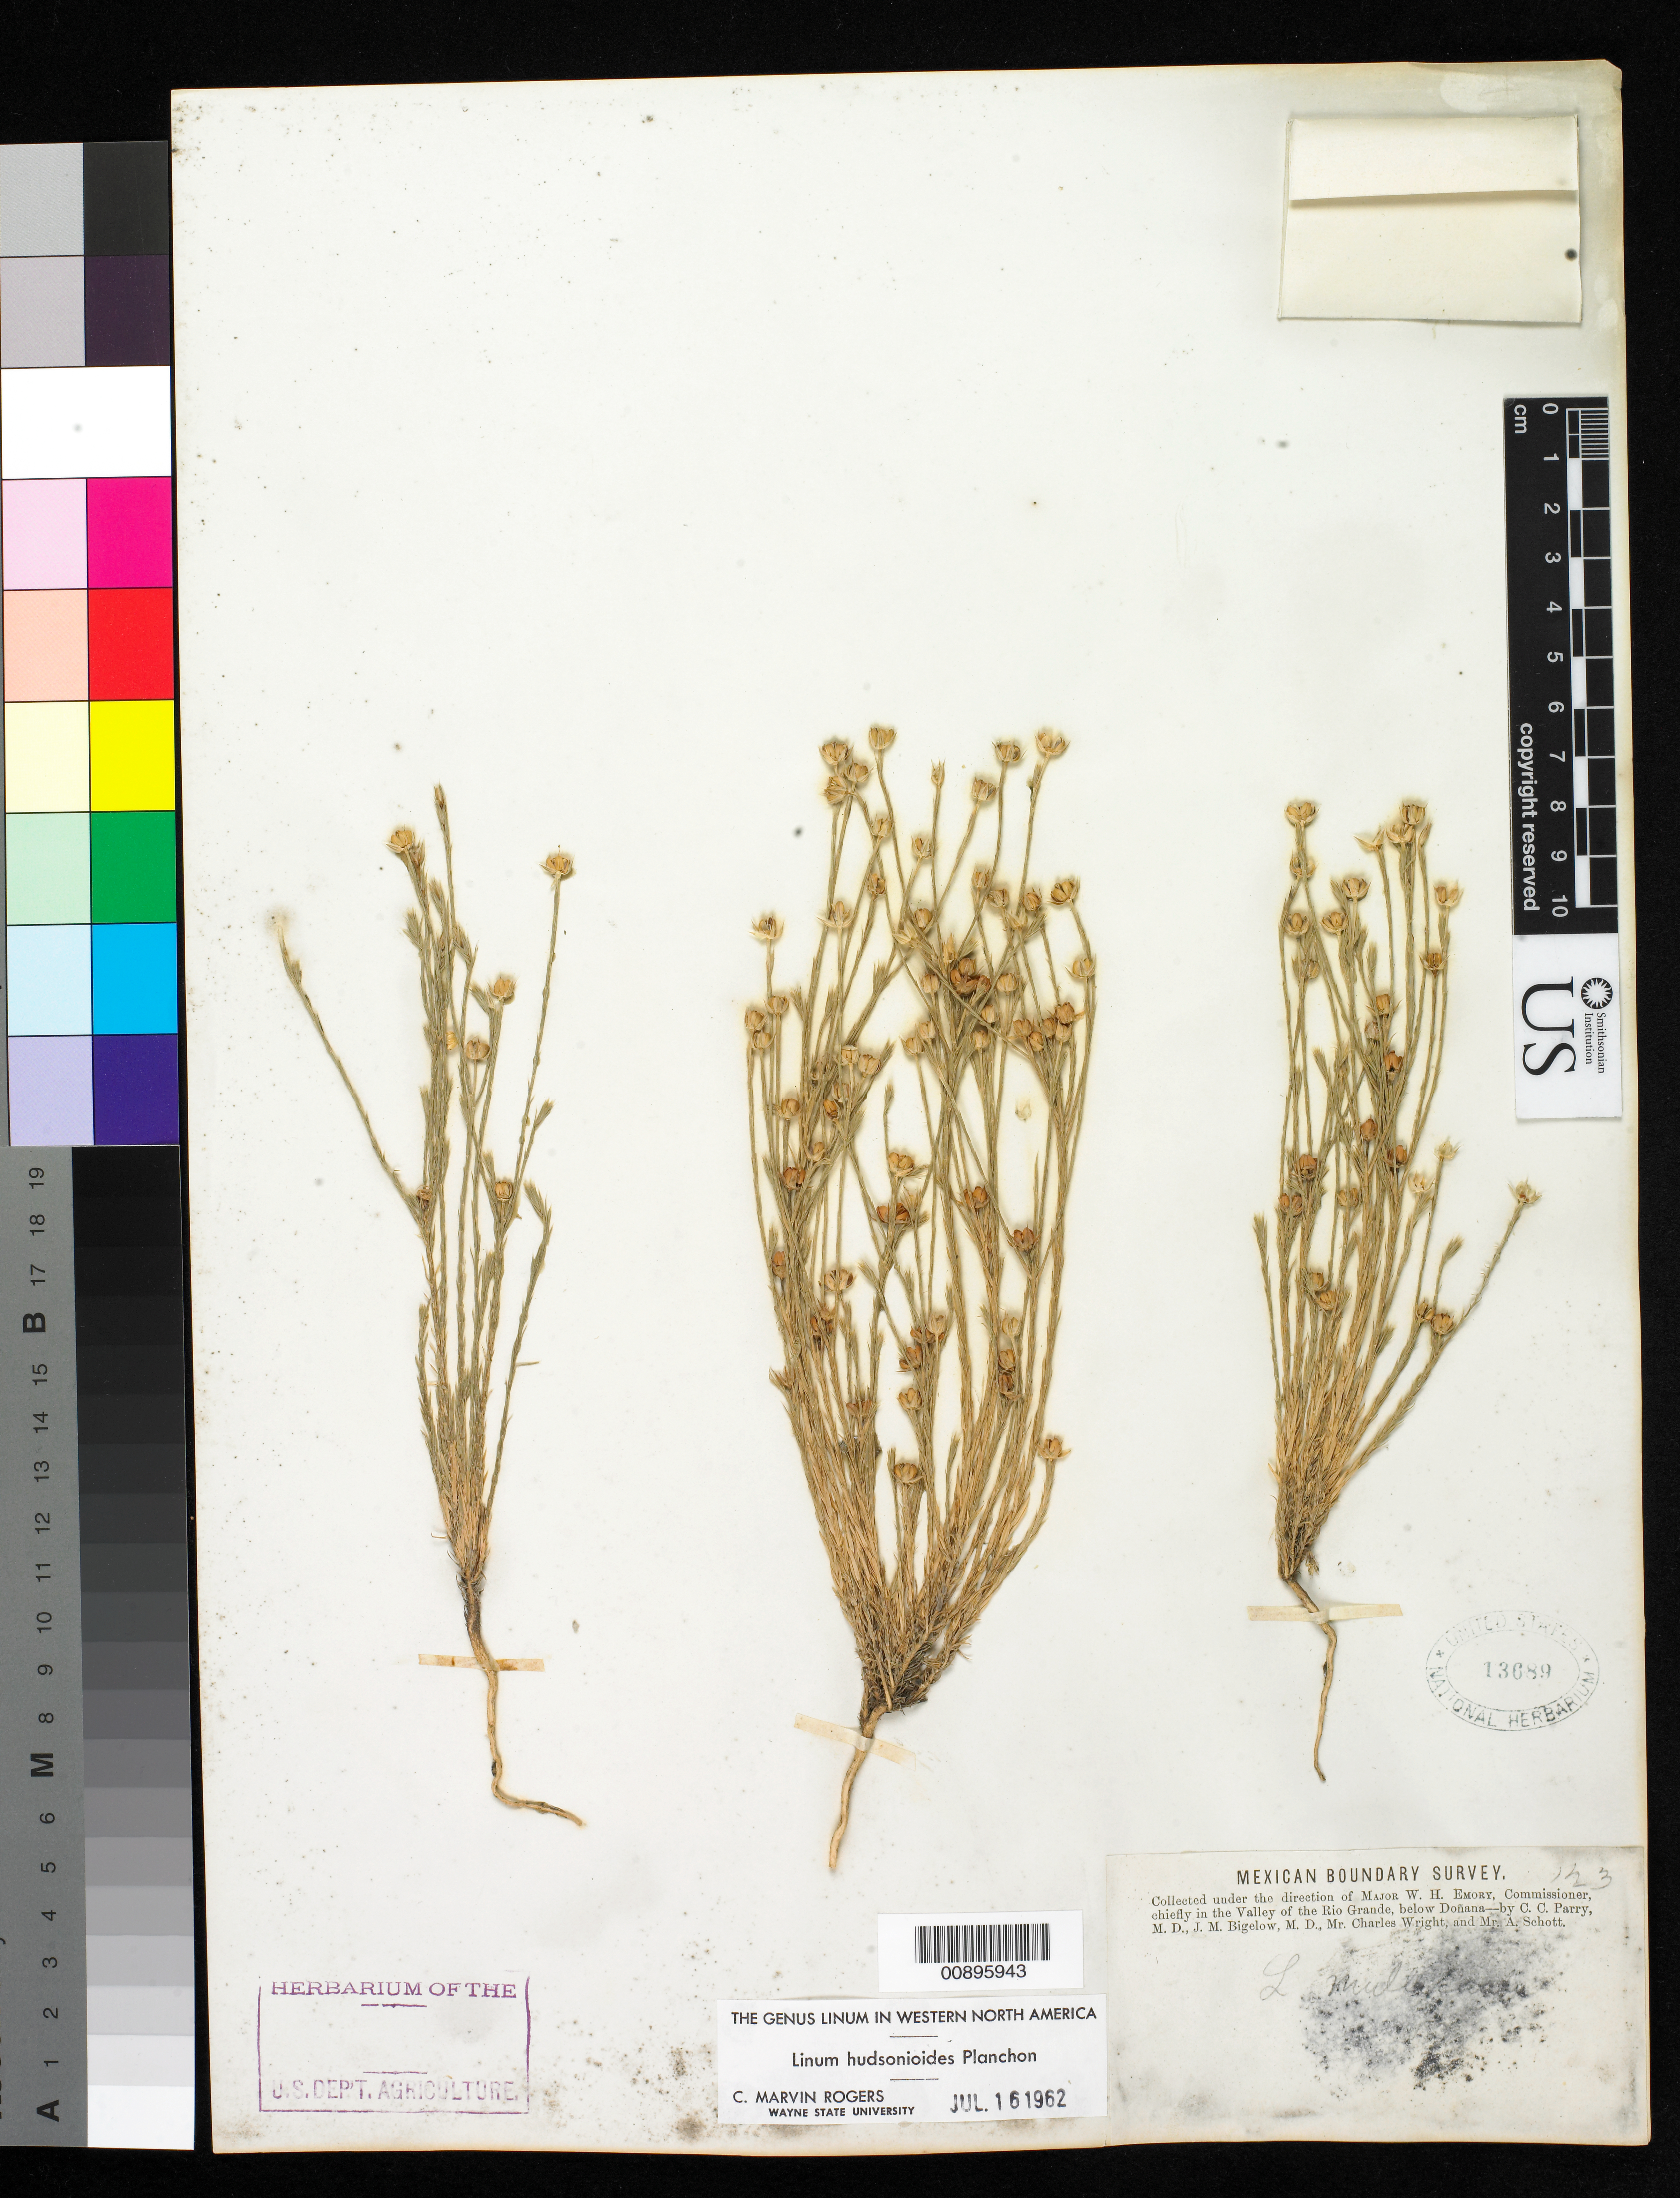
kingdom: Plantae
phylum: Tracheophyta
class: Magnoliopsida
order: Malpighiales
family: Linaceae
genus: Linum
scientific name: Linum hudsonioides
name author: Planch.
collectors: C. C. Parry, J. M. Bigelow, C. Wright & A. C. V. Schott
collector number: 123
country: United States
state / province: New Mexico / Texas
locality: Valley of the Rio Grande, below Doñana.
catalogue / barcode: US 13689